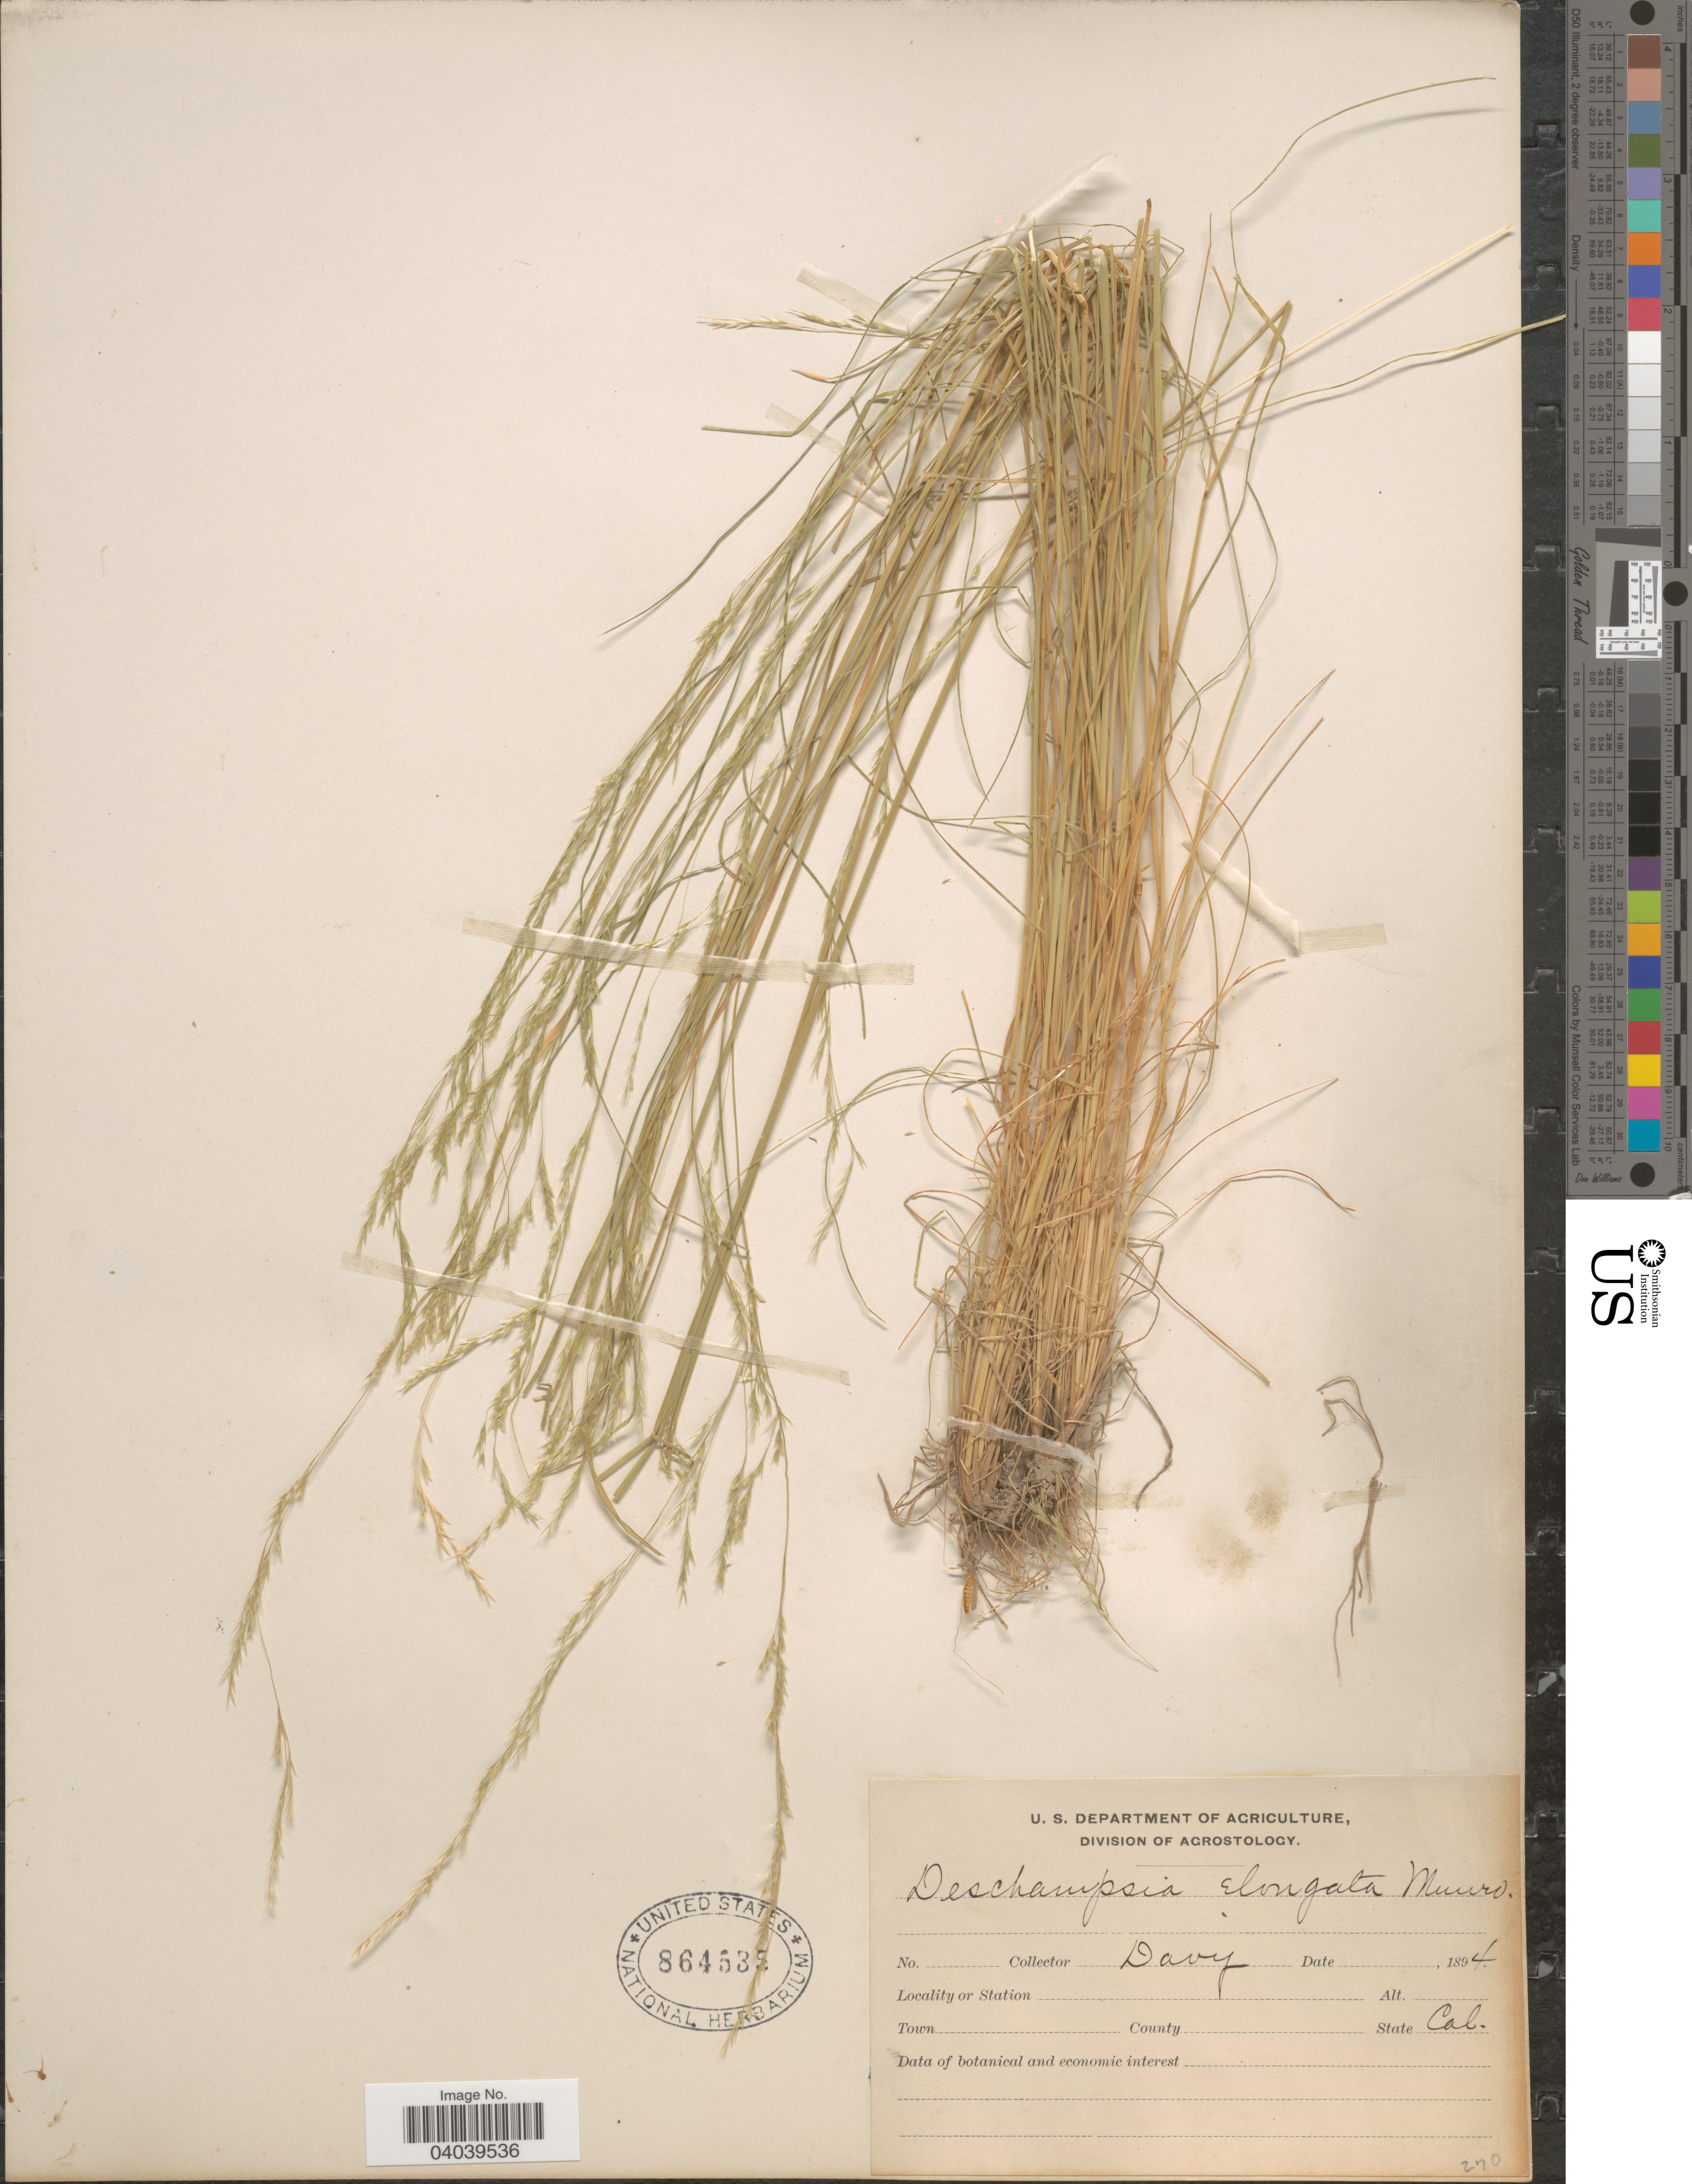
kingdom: Plantae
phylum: Tracheophyta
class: Liliopsida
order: Poales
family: Poaceae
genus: Deschampsia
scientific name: Deschampsia elongata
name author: (Hook.) Munro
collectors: Davy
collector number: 270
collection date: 1894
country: United States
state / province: California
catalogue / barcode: US 864535